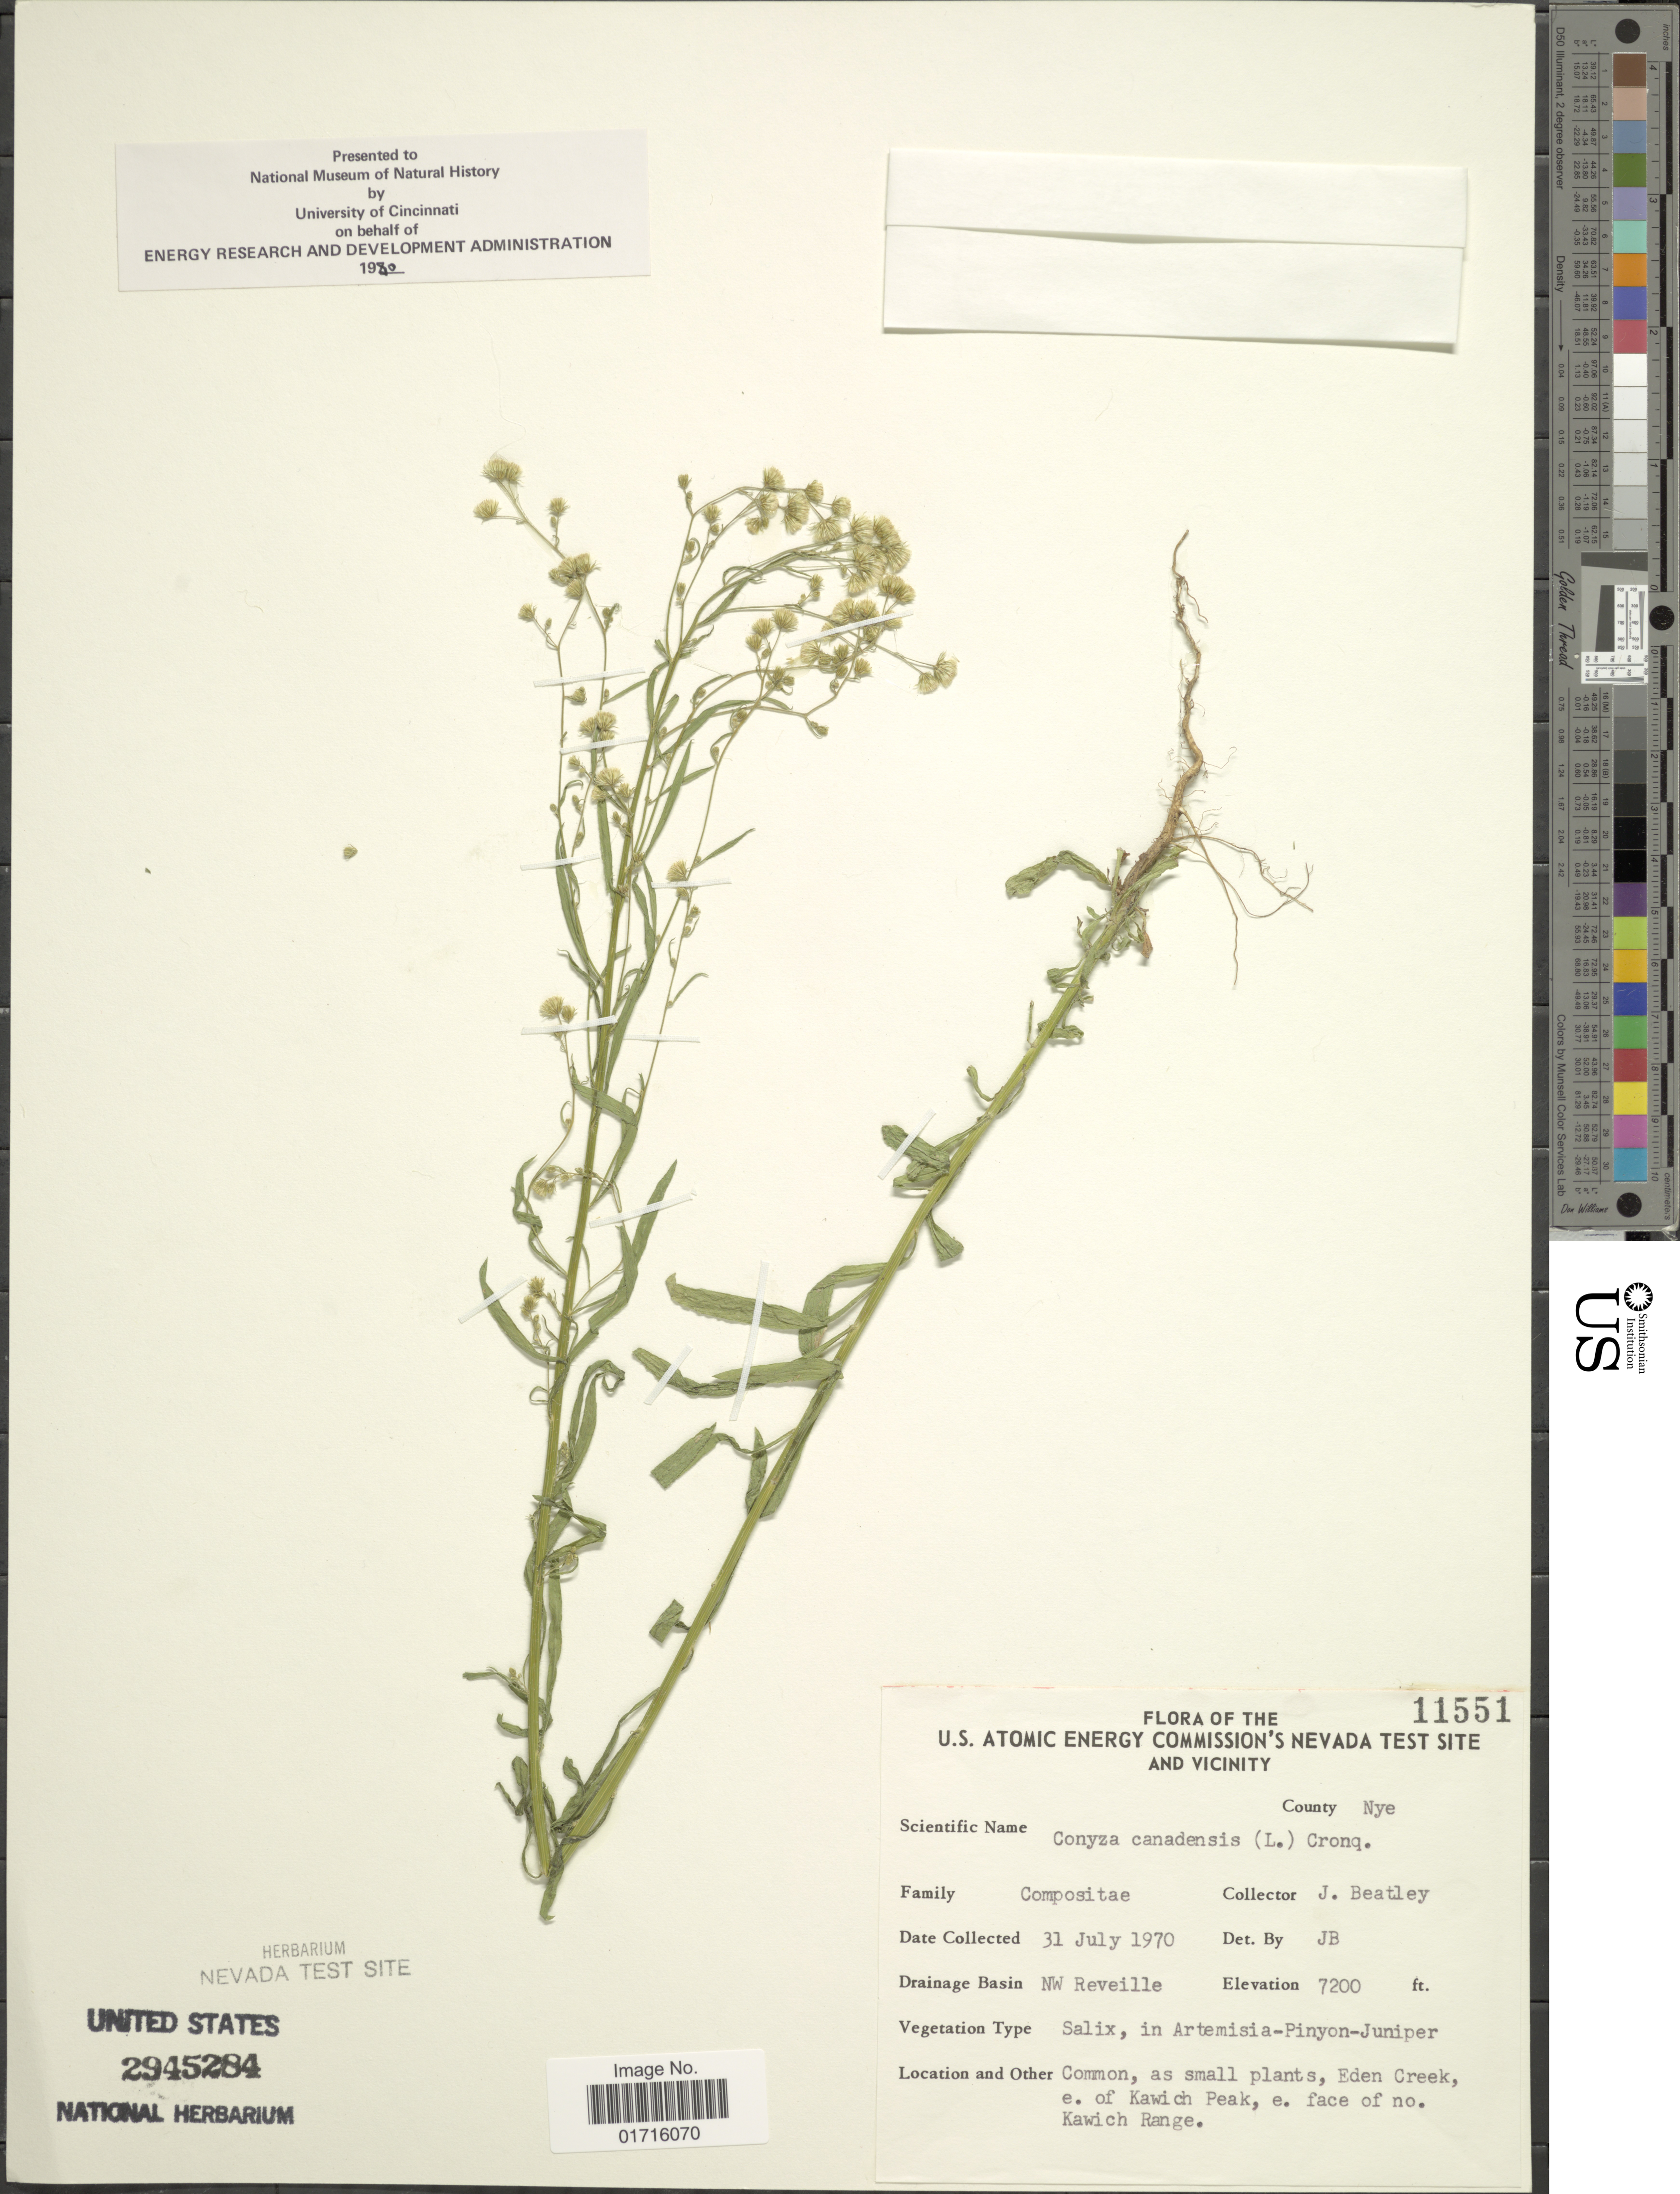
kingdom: Plantae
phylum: Tracheophyta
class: Magnoliopsida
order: Asterales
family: Asteraceae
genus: Conyza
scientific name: Conyza canadensis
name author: (L.) Cronq.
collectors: J. C. Beatley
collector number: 11551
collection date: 1970-07-31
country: United States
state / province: Nevada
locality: U.S. Atomic Energy Commision's Nevada Test Site and vicinity, County Nye, NW Reveille,Eden Creek, E. of Kawich Peak, e. face of no. Kawich Range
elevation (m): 2195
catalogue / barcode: US 2945284